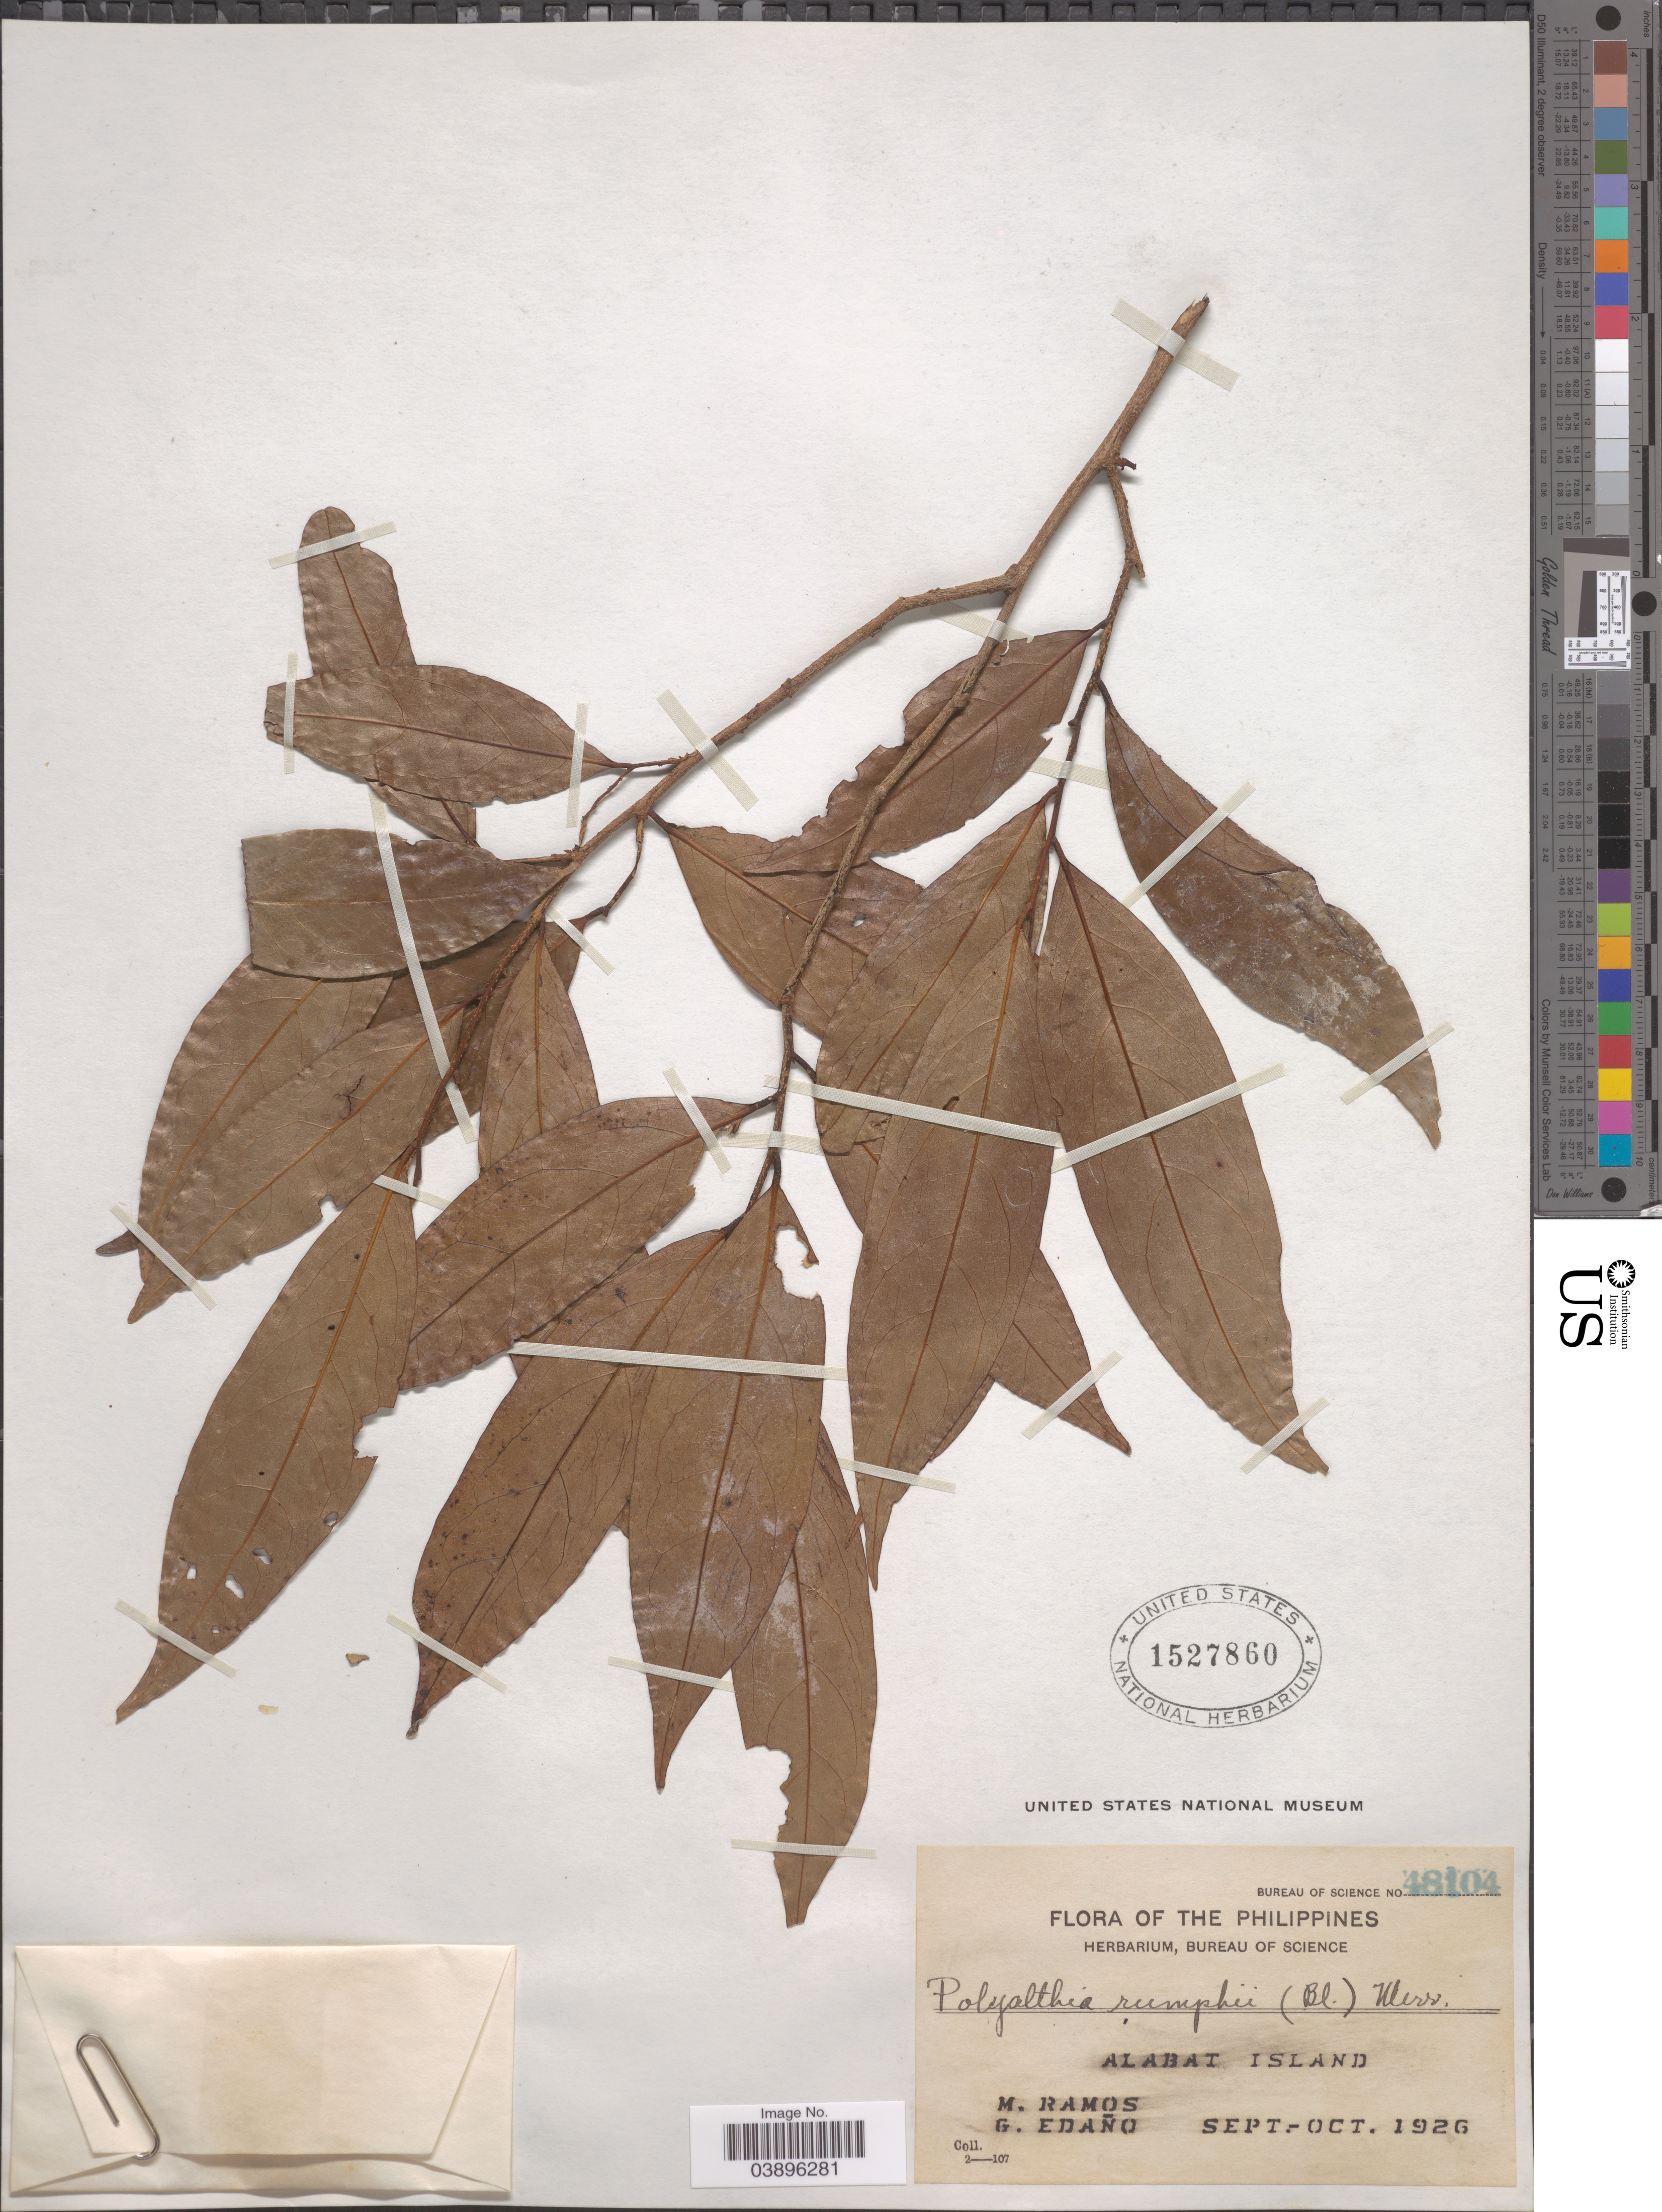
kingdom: Plantae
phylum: Tracheophyta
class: Magnoliopsida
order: Magnoliales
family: Annonaceae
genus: Polyalthia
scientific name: Polyalthia rumphii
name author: (Blume ex Hensch.) Merr.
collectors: M. Ramos & G. Edaño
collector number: Bureau of Science 48104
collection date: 1926-09/1926-10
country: Philippines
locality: Alabat Island.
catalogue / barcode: US 1527860